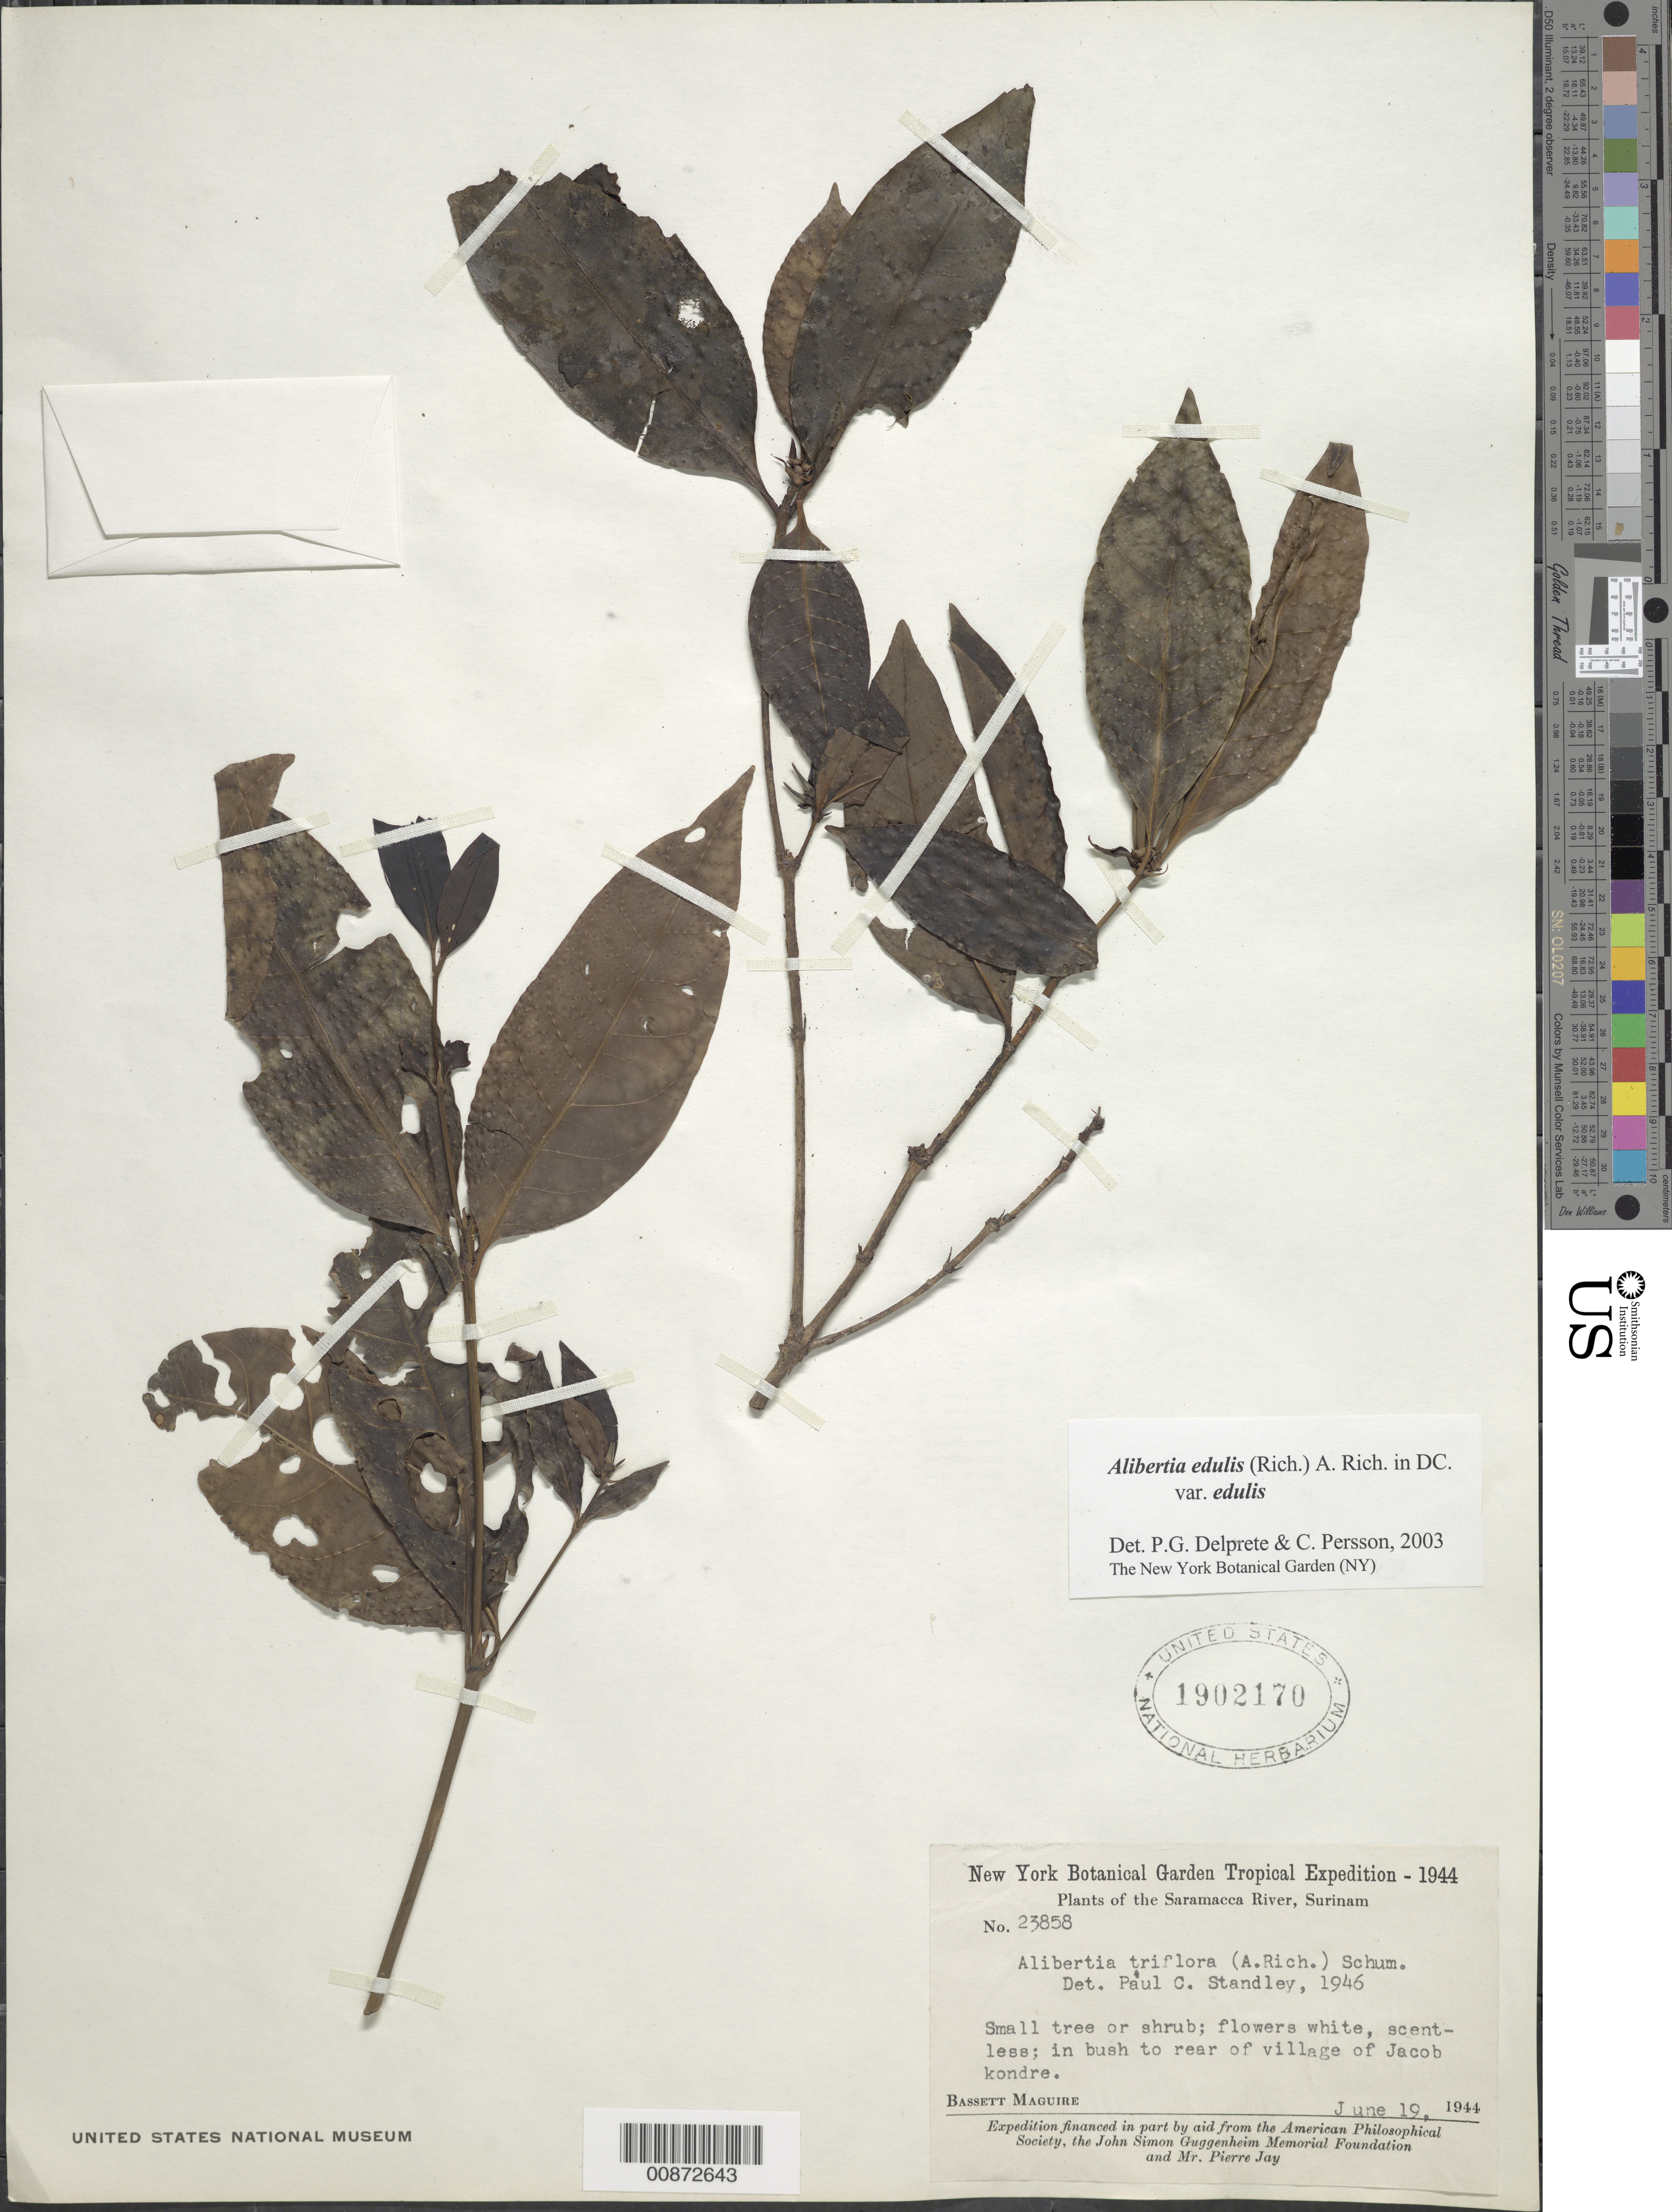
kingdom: Plantae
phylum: Tracheophyta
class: Magnoliopsida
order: Gentianales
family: Rubiaceae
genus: Alibertia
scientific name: Alibertia edulis var. edulis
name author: (Rich.) A. Rich. ex DC.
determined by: Delprete, P. G.; Persson, C. H.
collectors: B. Maguire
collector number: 23858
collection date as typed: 19-Jun-44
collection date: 1944-06-19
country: Suriname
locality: Jacob Kondre village, Saramacca River headwaters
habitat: In bush to rear of village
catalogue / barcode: US 1902170